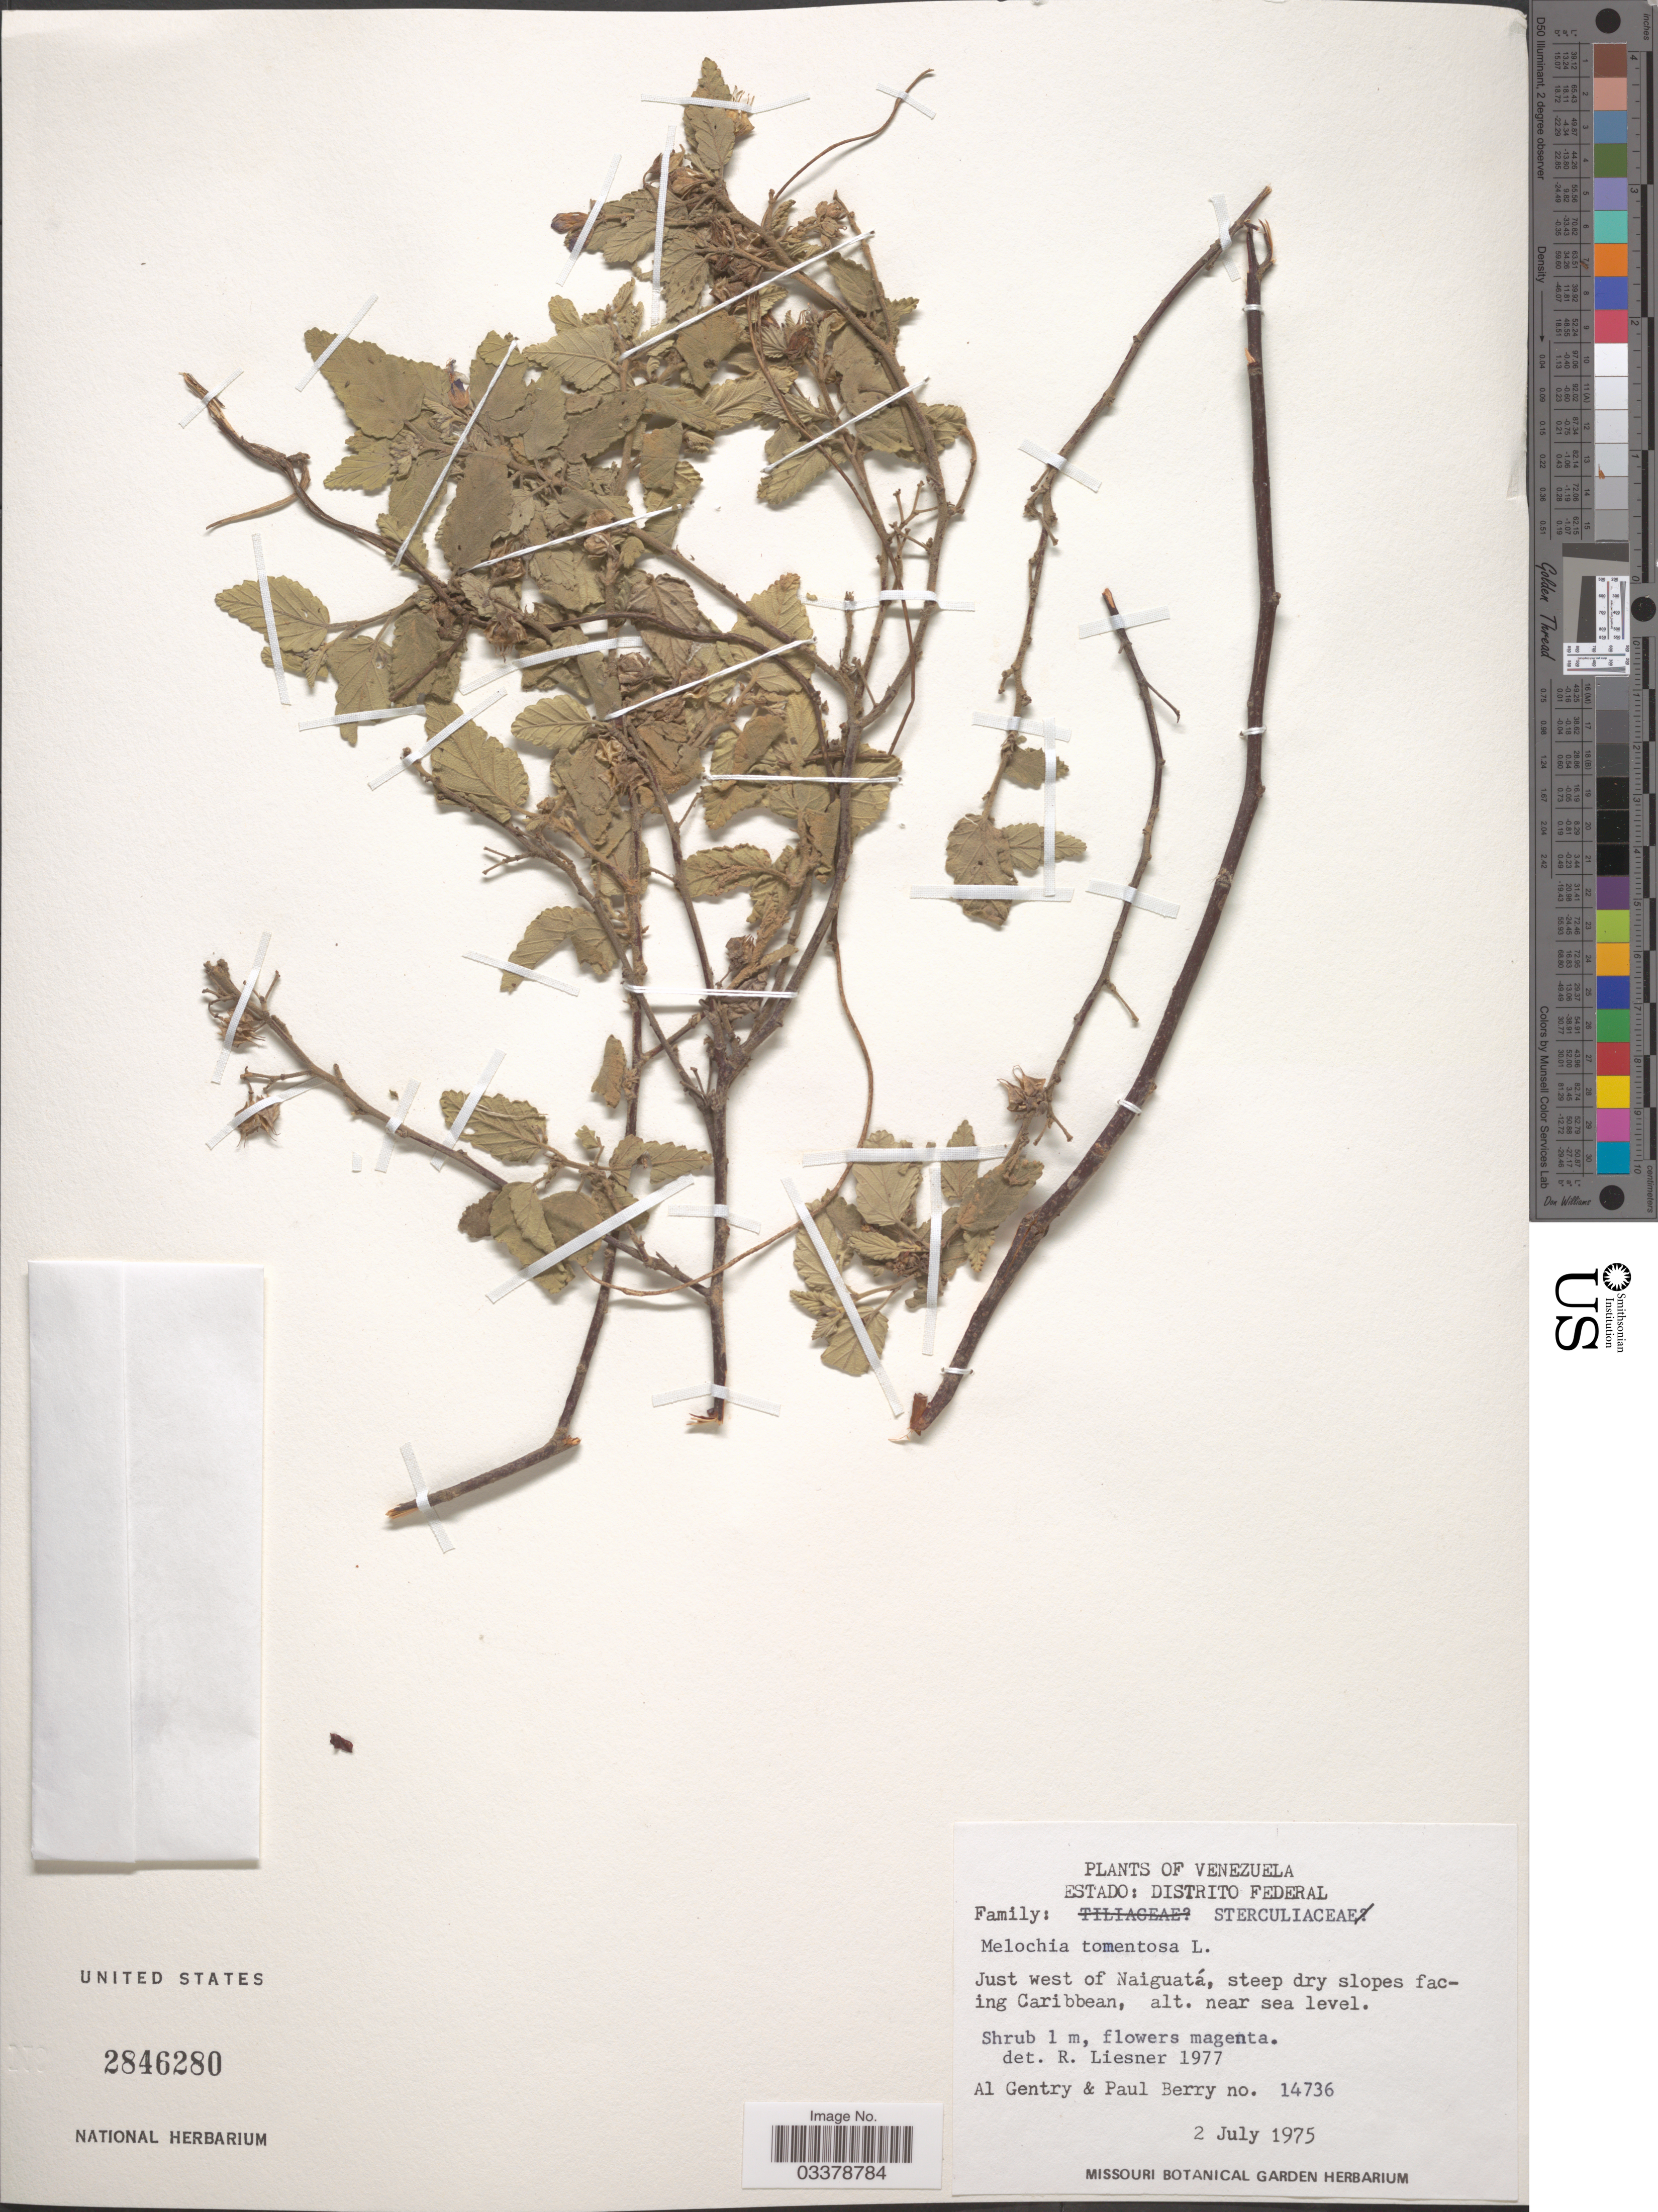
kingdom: Plantae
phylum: Tracheophyta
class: Magnoliopsida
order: Malvales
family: Malvaceae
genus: Melochia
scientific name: Melochia tomentosa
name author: L.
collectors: A. H. Gentry & P. Berry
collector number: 14736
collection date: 1975-07-02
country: Venezuela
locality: Estado: Distrito Federal. Just west of Naiguatá, steep dry slopes facing Caribbean.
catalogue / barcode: US 2846280